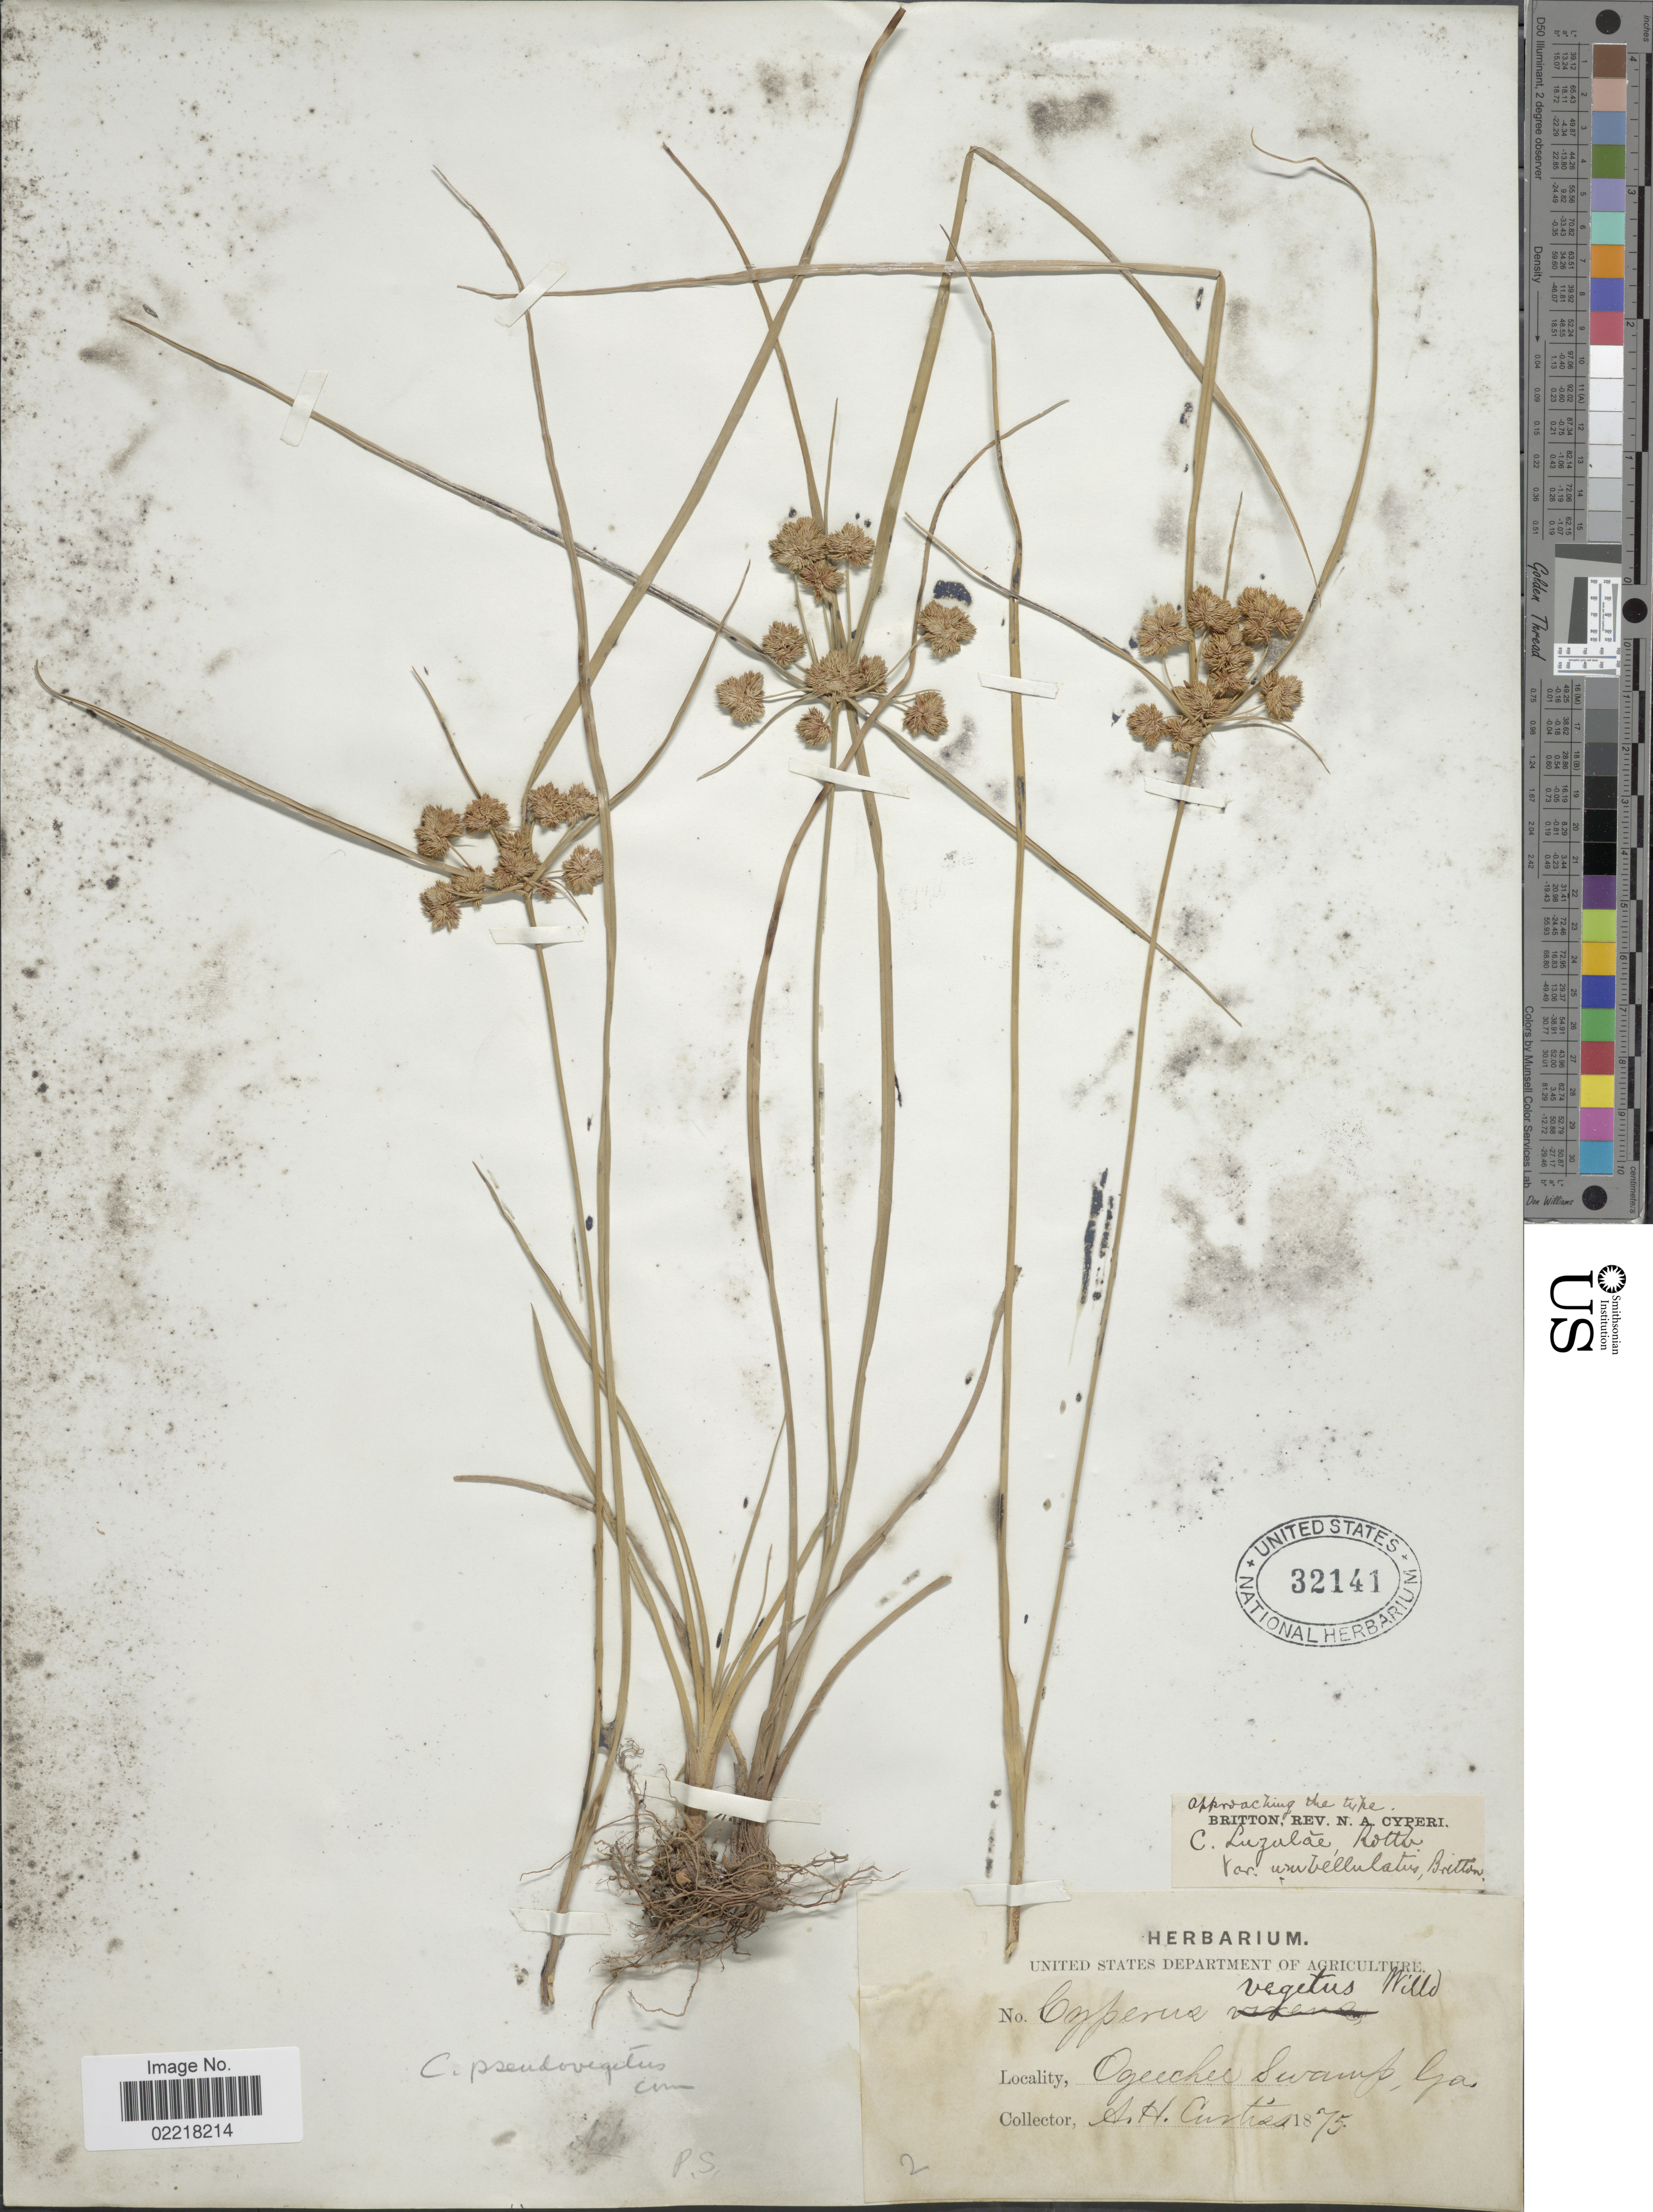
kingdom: Plantae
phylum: Tracheophyta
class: Liliopsida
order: Poales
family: Cyperaceae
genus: Cyperus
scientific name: Cyperus pseudovegetus Steud.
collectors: A. H. Curtiss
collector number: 2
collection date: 1875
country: United States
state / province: Georgia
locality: Ogeechee Swamp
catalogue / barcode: US 32141